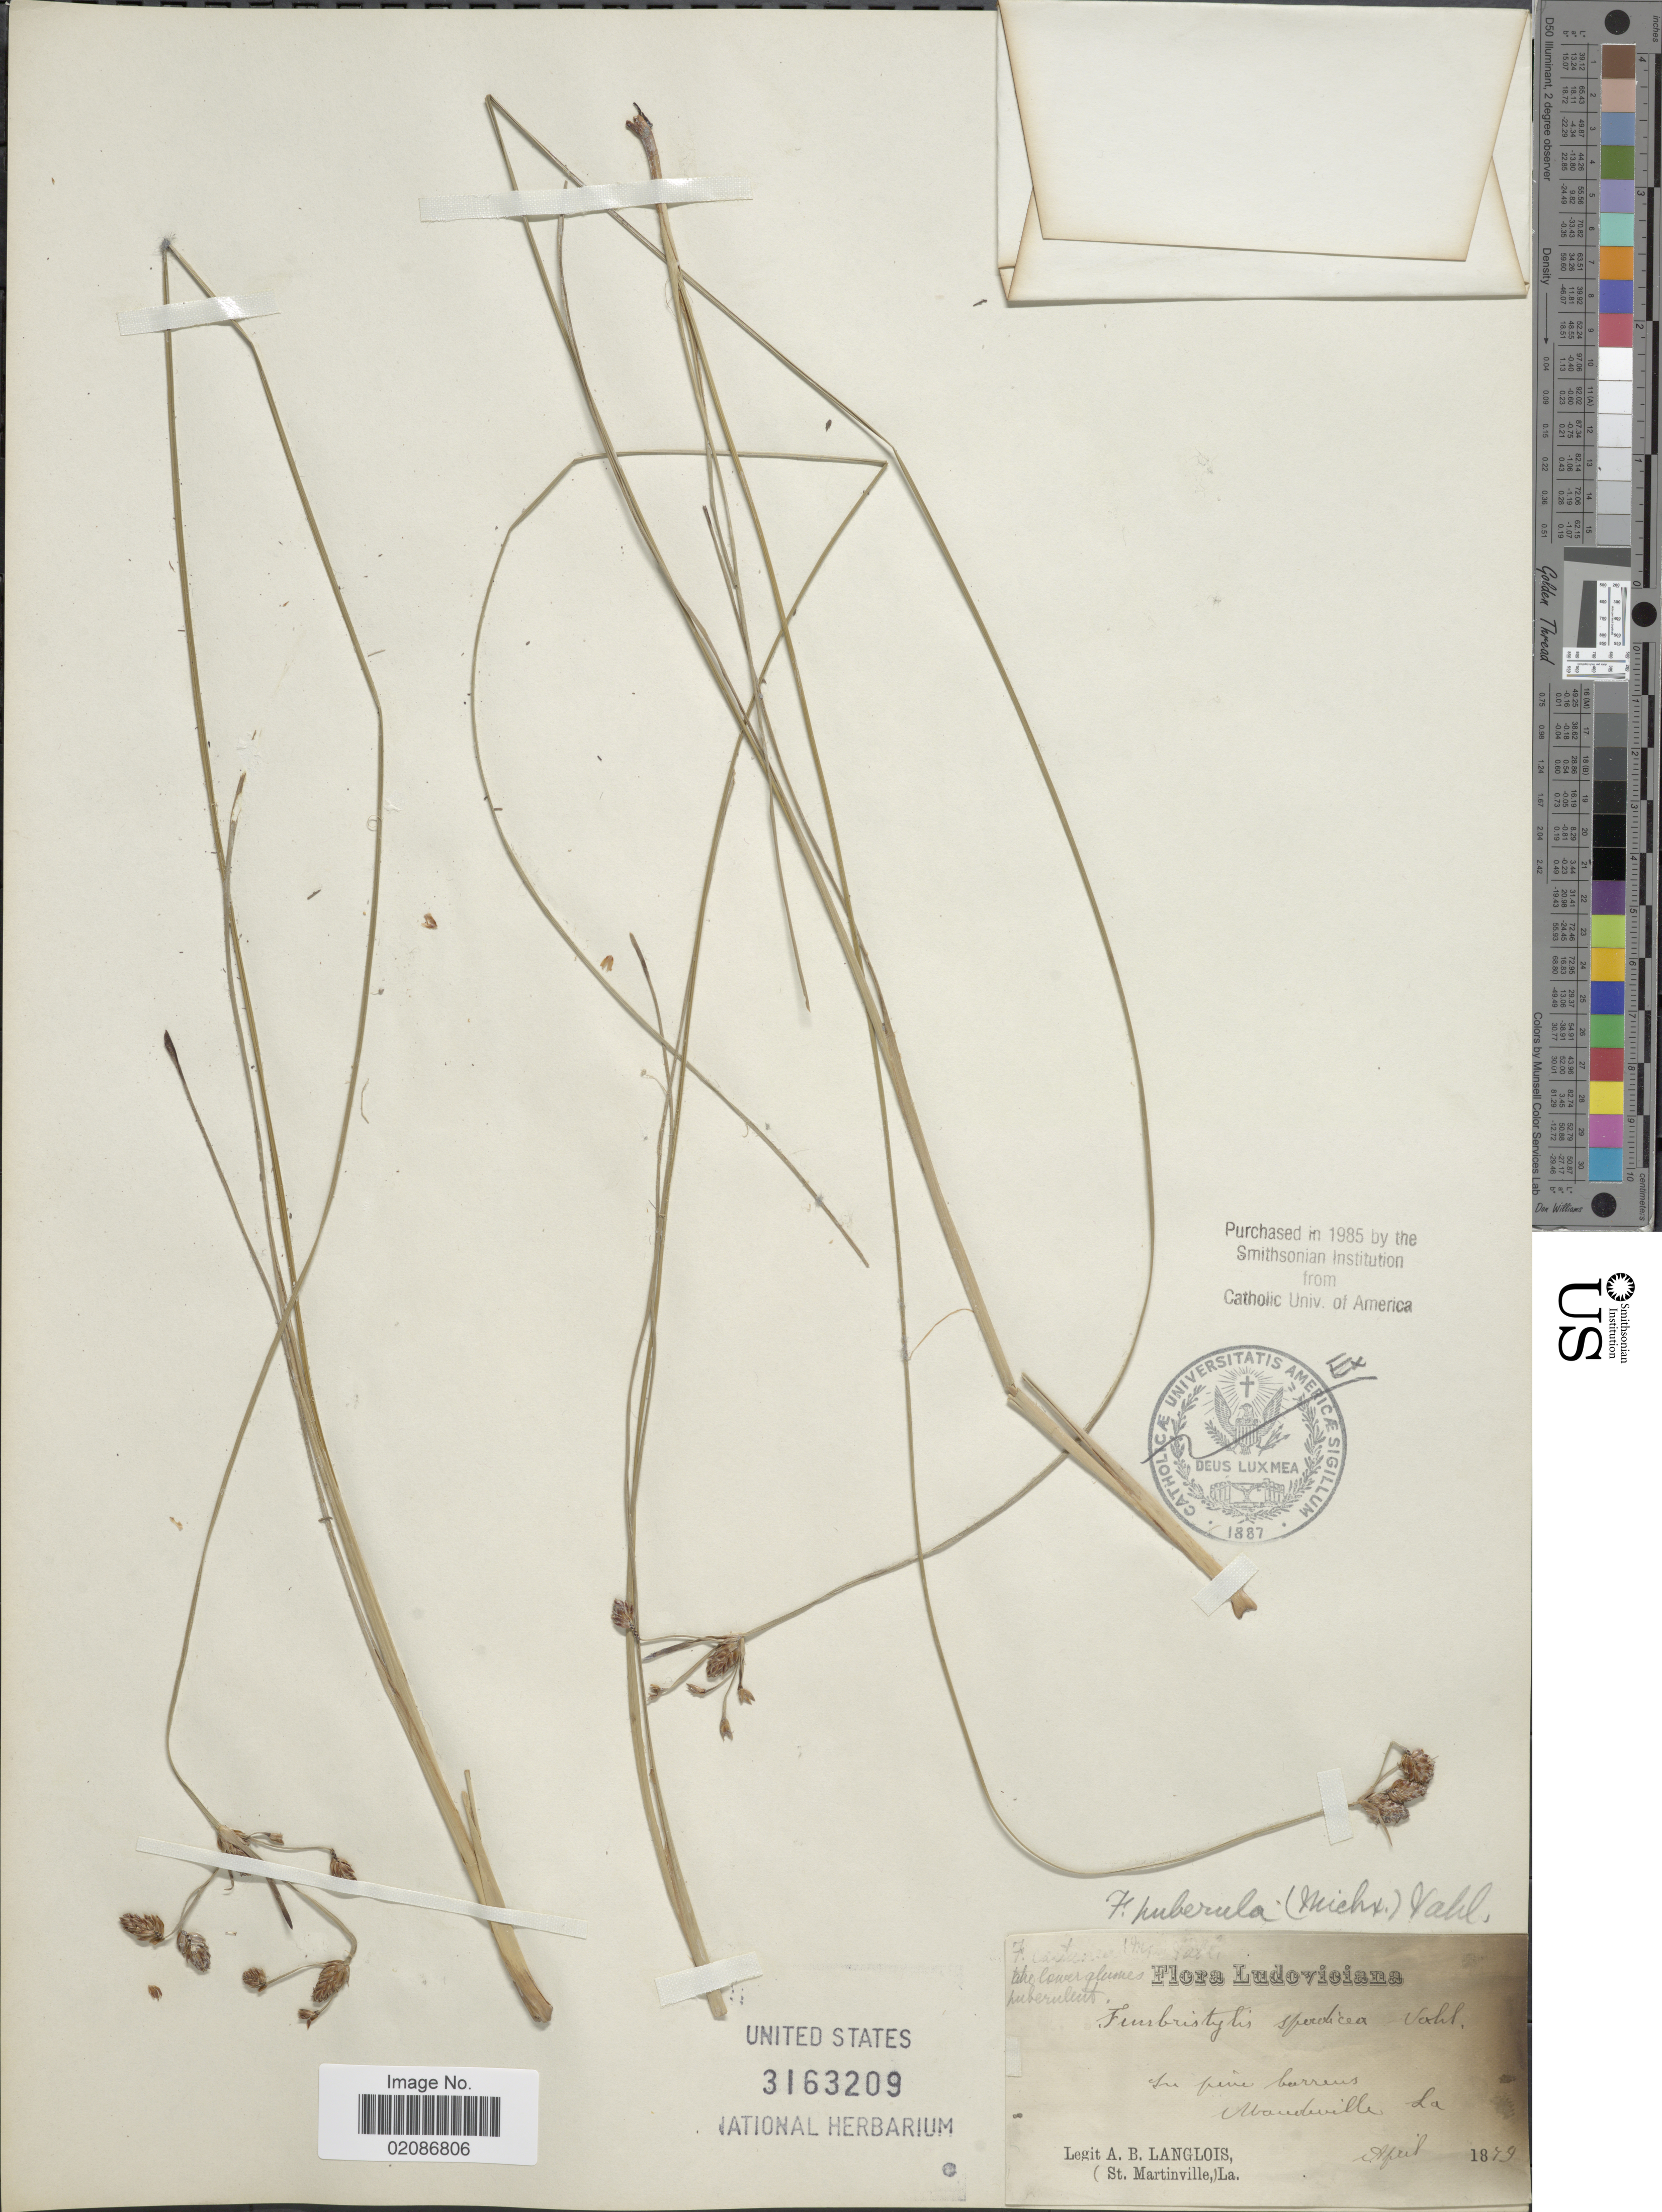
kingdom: Plantae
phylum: Tracheophyta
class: Liliopsida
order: Poales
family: Cyperaceae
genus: Fimbristylis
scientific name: Fimbristylis puberula var. puberula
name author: (Michx.) Vahl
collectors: A. Langlois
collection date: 1879-04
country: United States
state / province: Louisiana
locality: Mandeville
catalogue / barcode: US 3163209